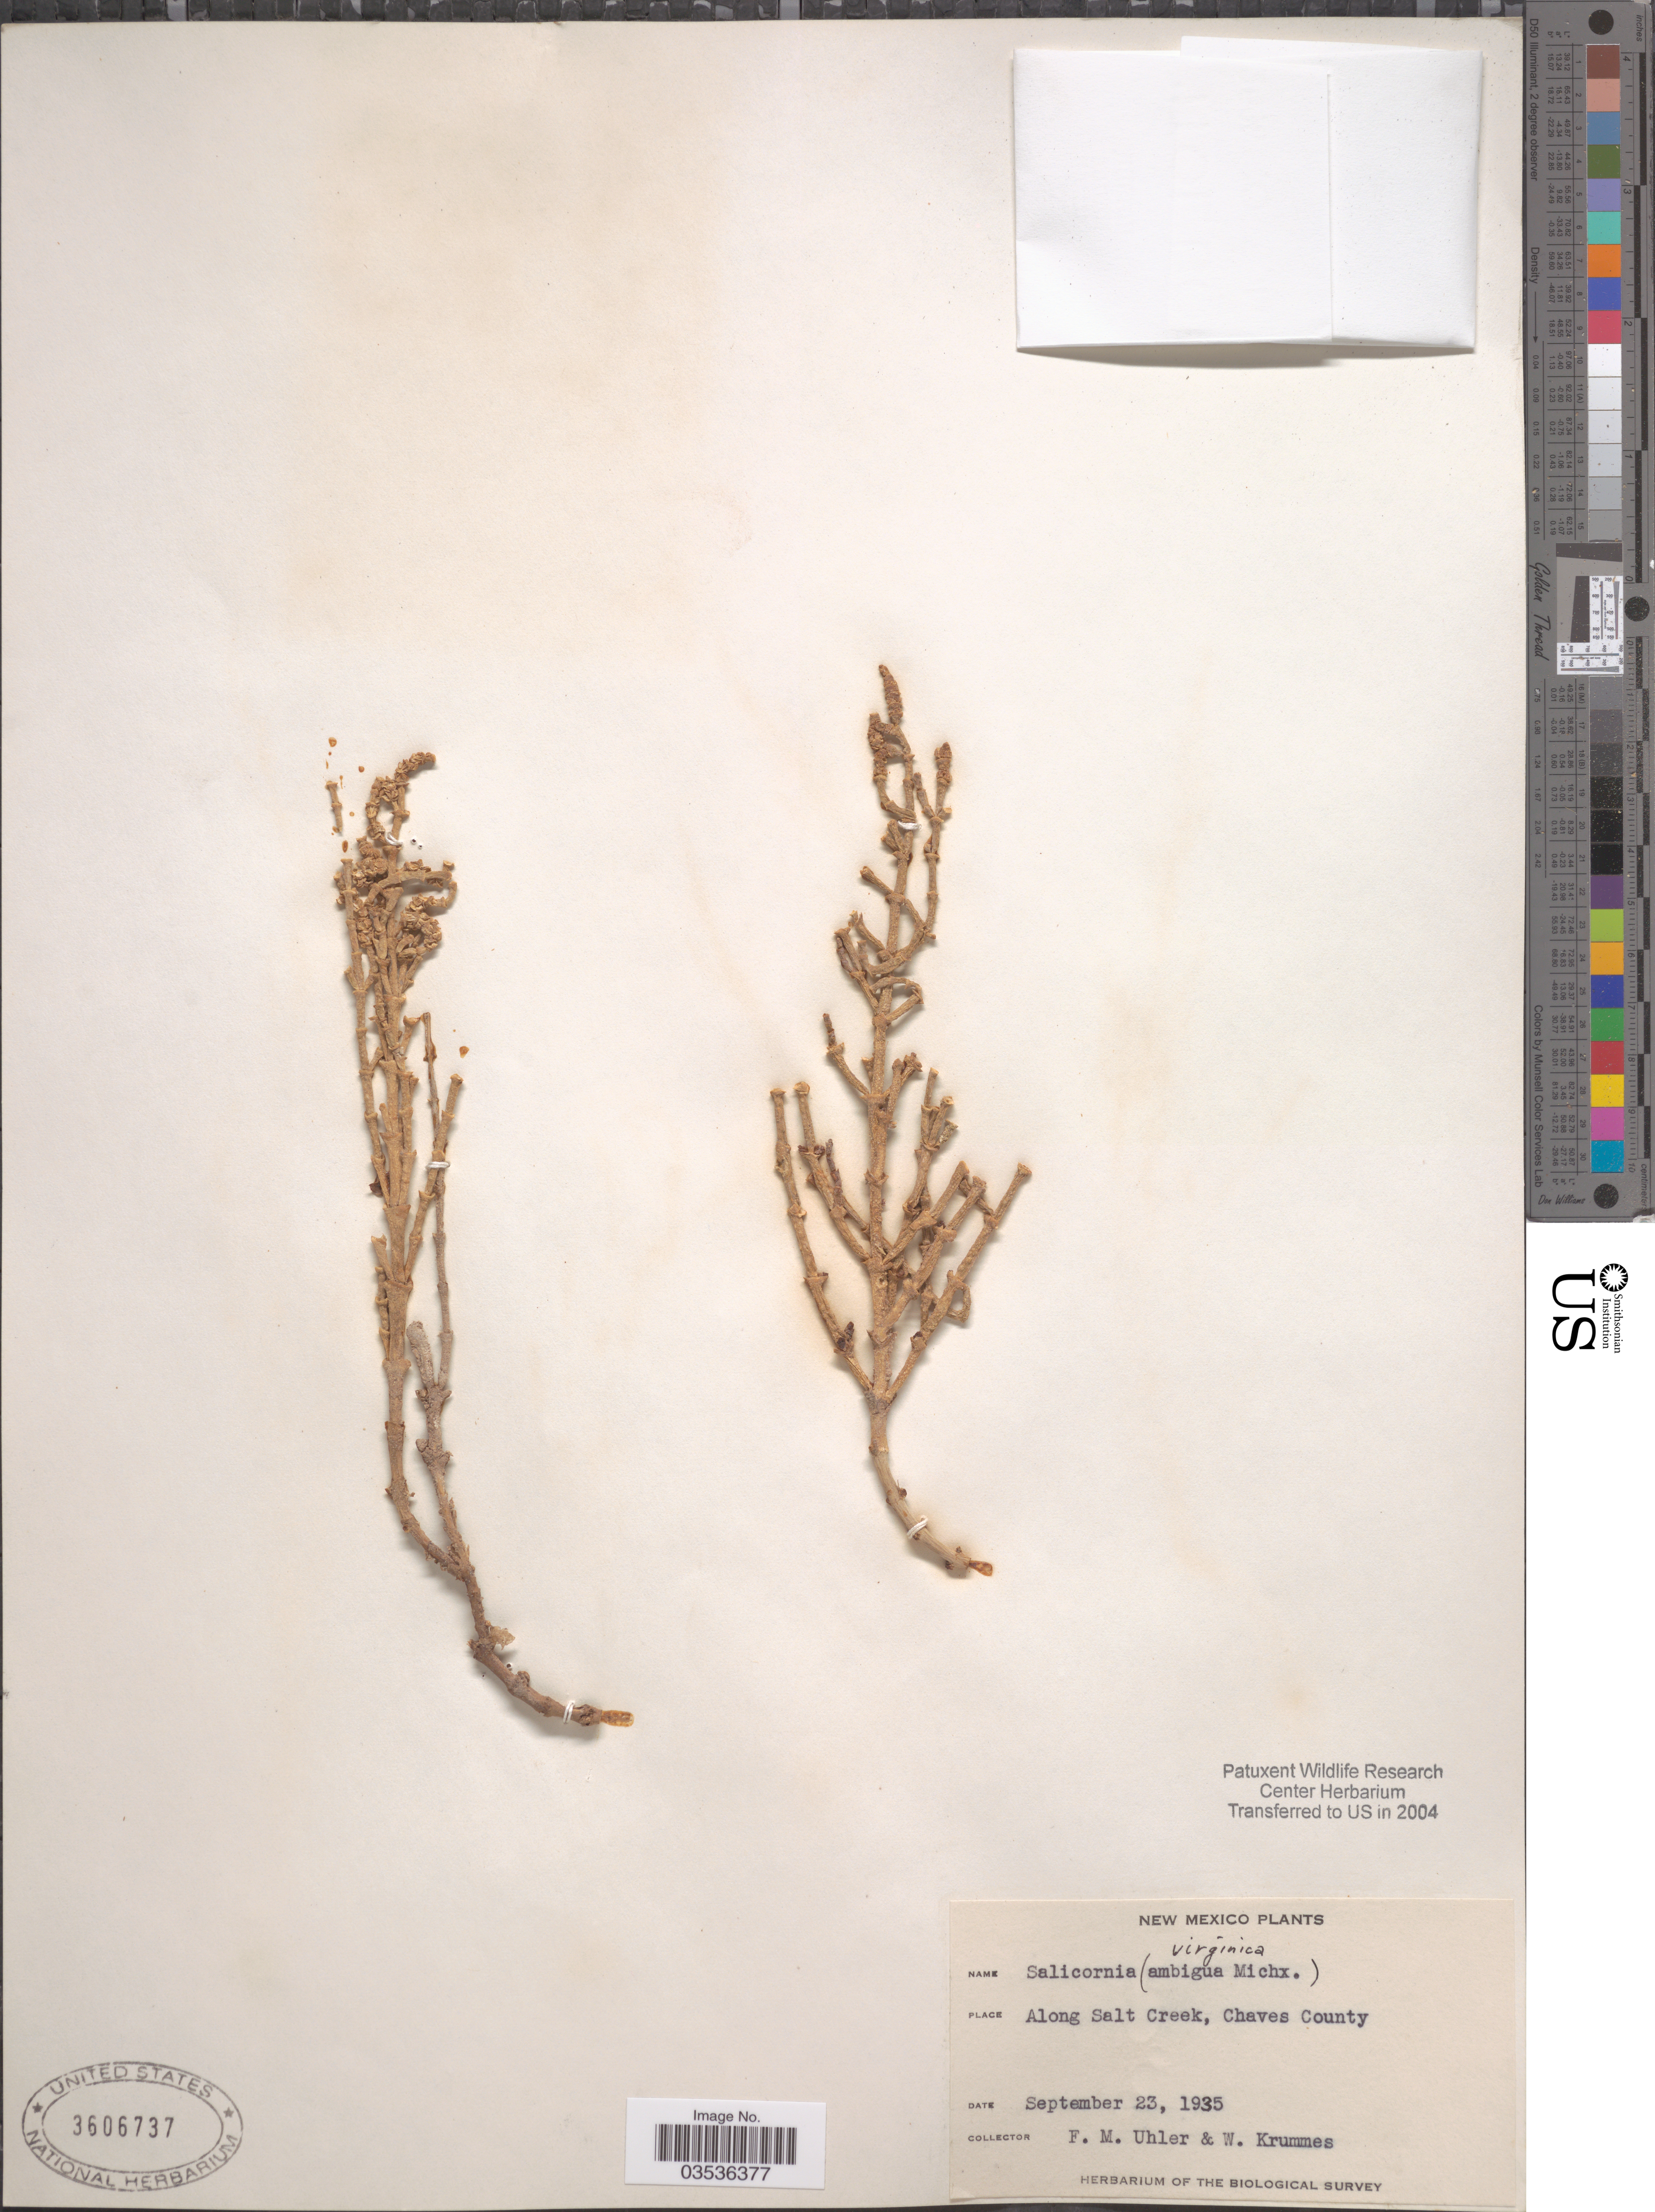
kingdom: Plantae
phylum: Tracheophyta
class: Magnoliopsida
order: Caryophyllales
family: Amaranthaceae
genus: Salicornia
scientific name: Salicornia utahensis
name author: Tidestr.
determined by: Strong, Mark T., (BOT), Smithsonian Institution - National Museum of Natural History (UNITED STATES)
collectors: F. M. Uhler & W. Krummes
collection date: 1935-09-23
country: United States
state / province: New Mexico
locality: Along Salt Creek, Chaves County.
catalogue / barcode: US 3606737